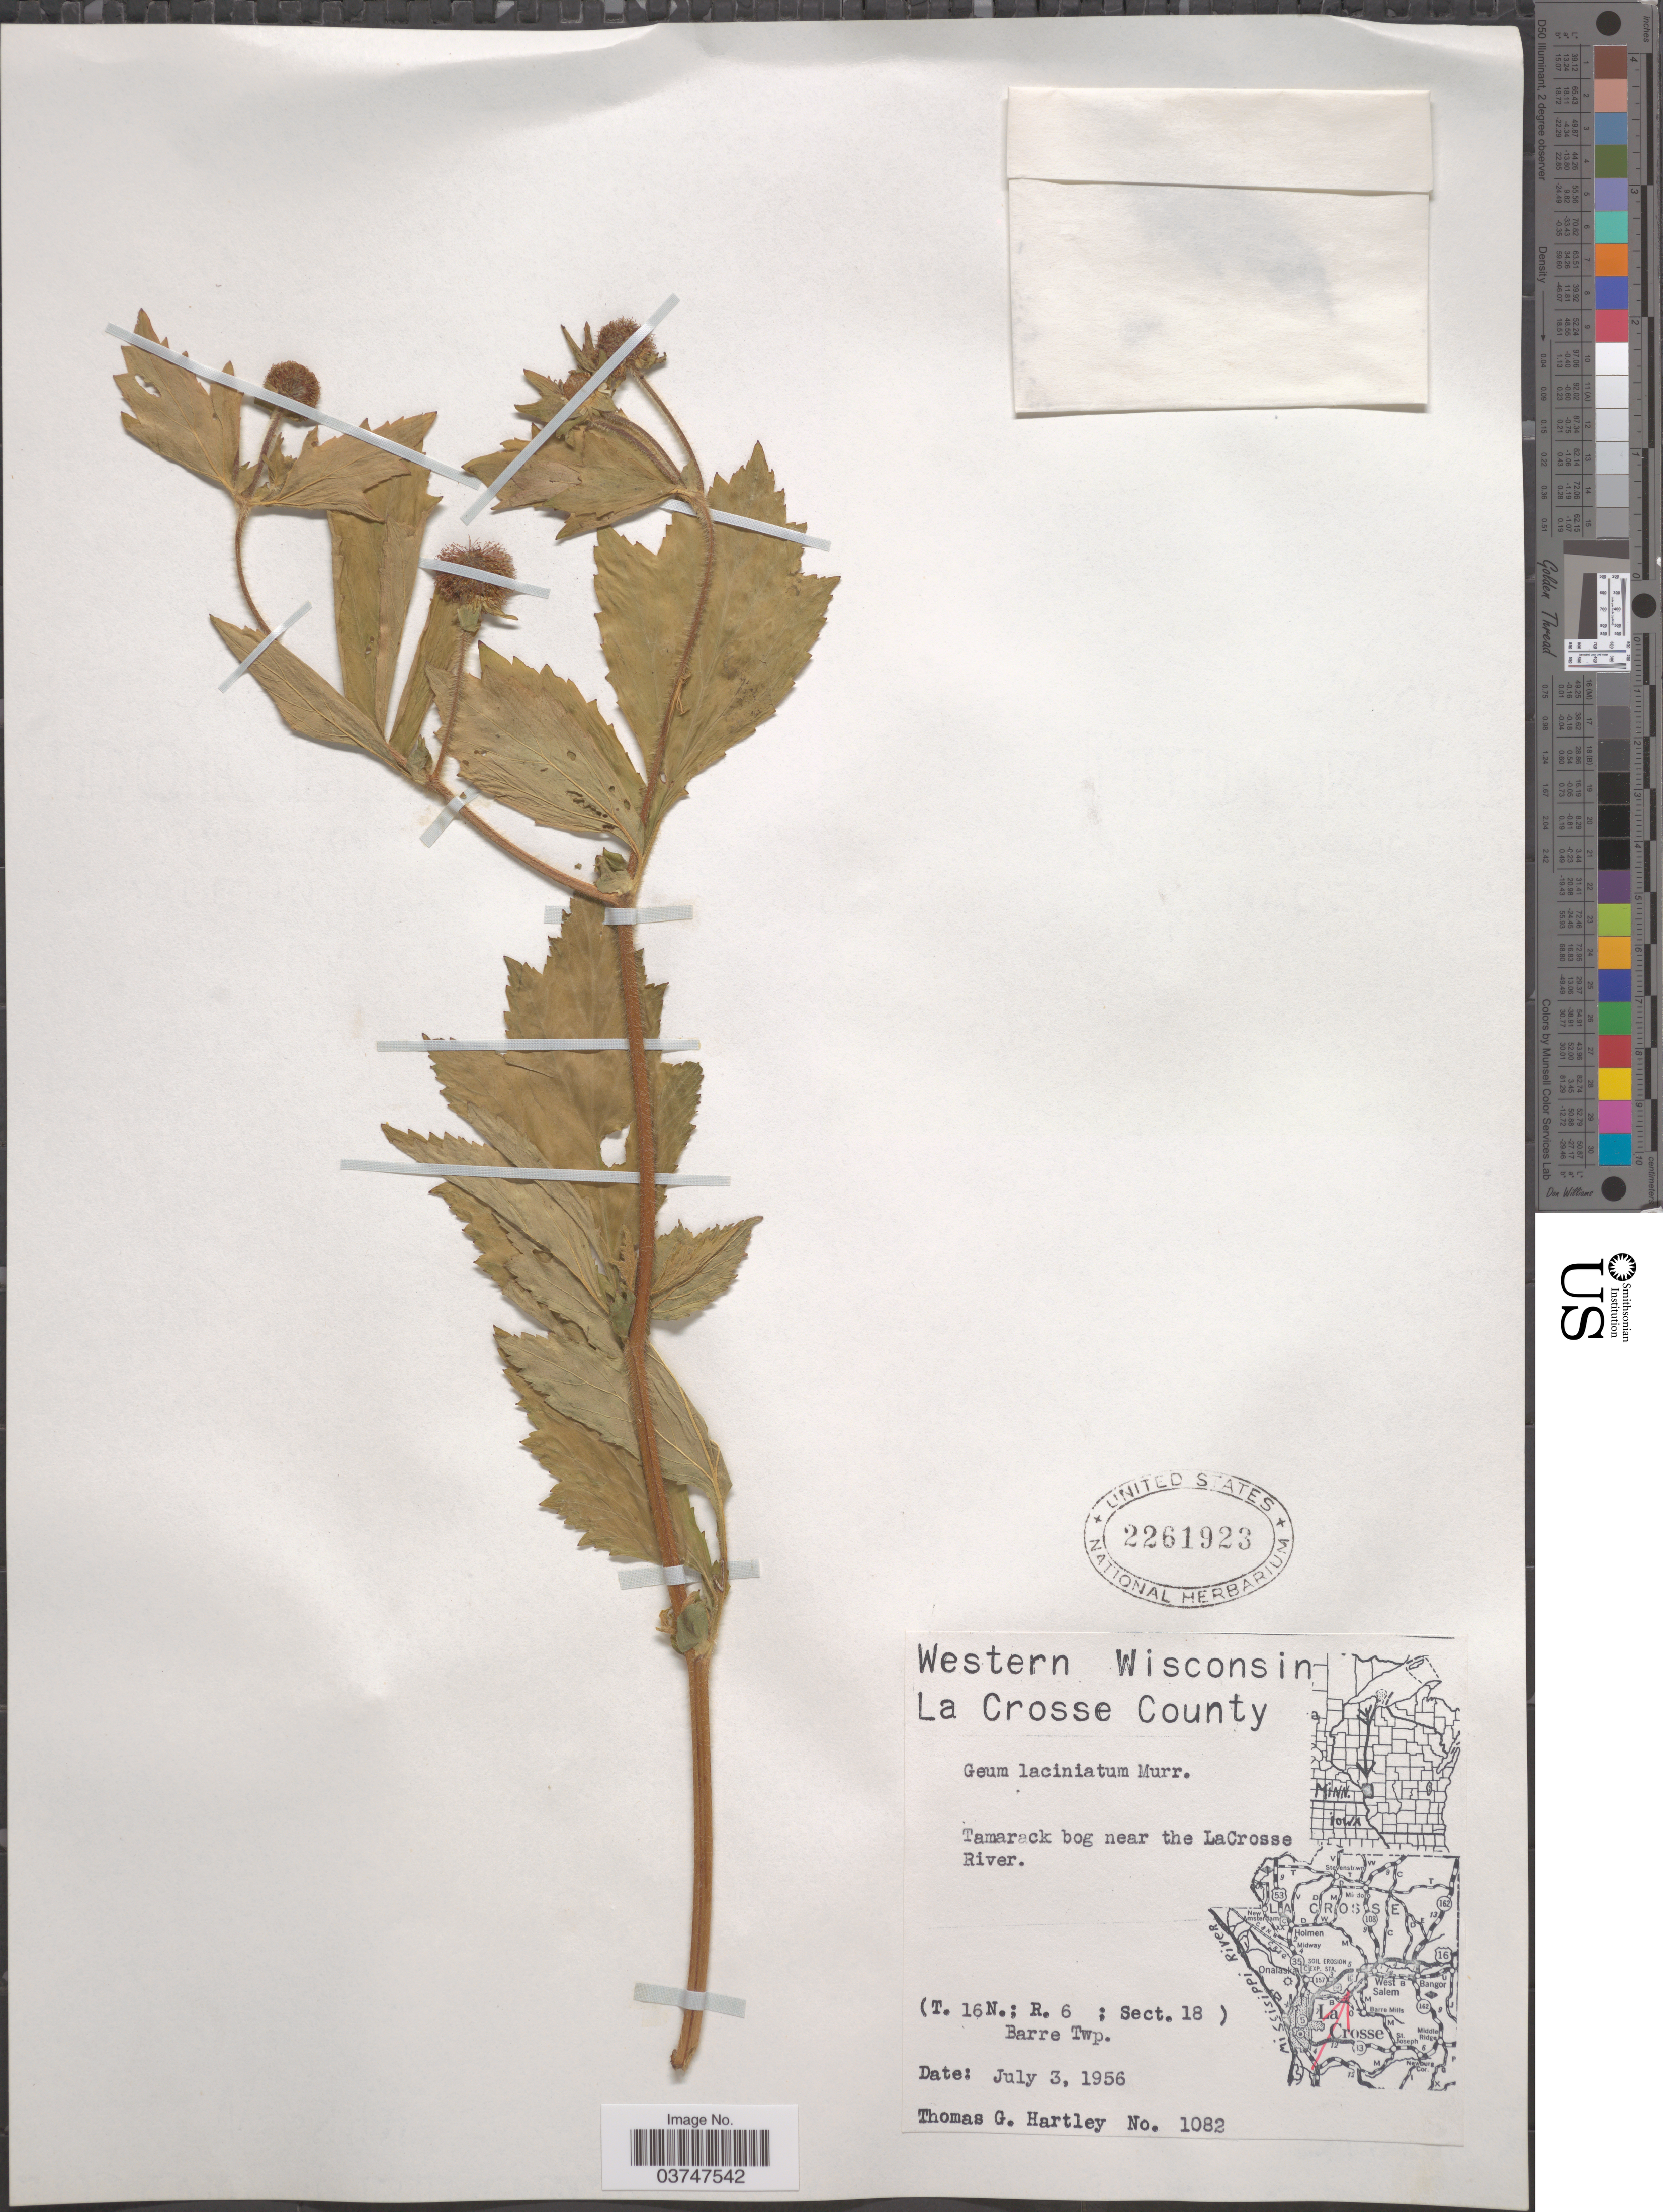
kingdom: Plantae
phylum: Tracheophyta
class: Magnoliopsida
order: Rosales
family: Rosaceae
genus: Geum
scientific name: Geum laciniatum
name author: Murr.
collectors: T. G. Hartley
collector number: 1082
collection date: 1956-07-03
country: United States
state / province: Wisconsin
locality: Western Wisconsin. La Crosse County. Tamarack bog near the LaCrosse River. (T. 16 N.; R. 6; Sect. 18) Barre Twp.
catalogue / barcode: US 2261923